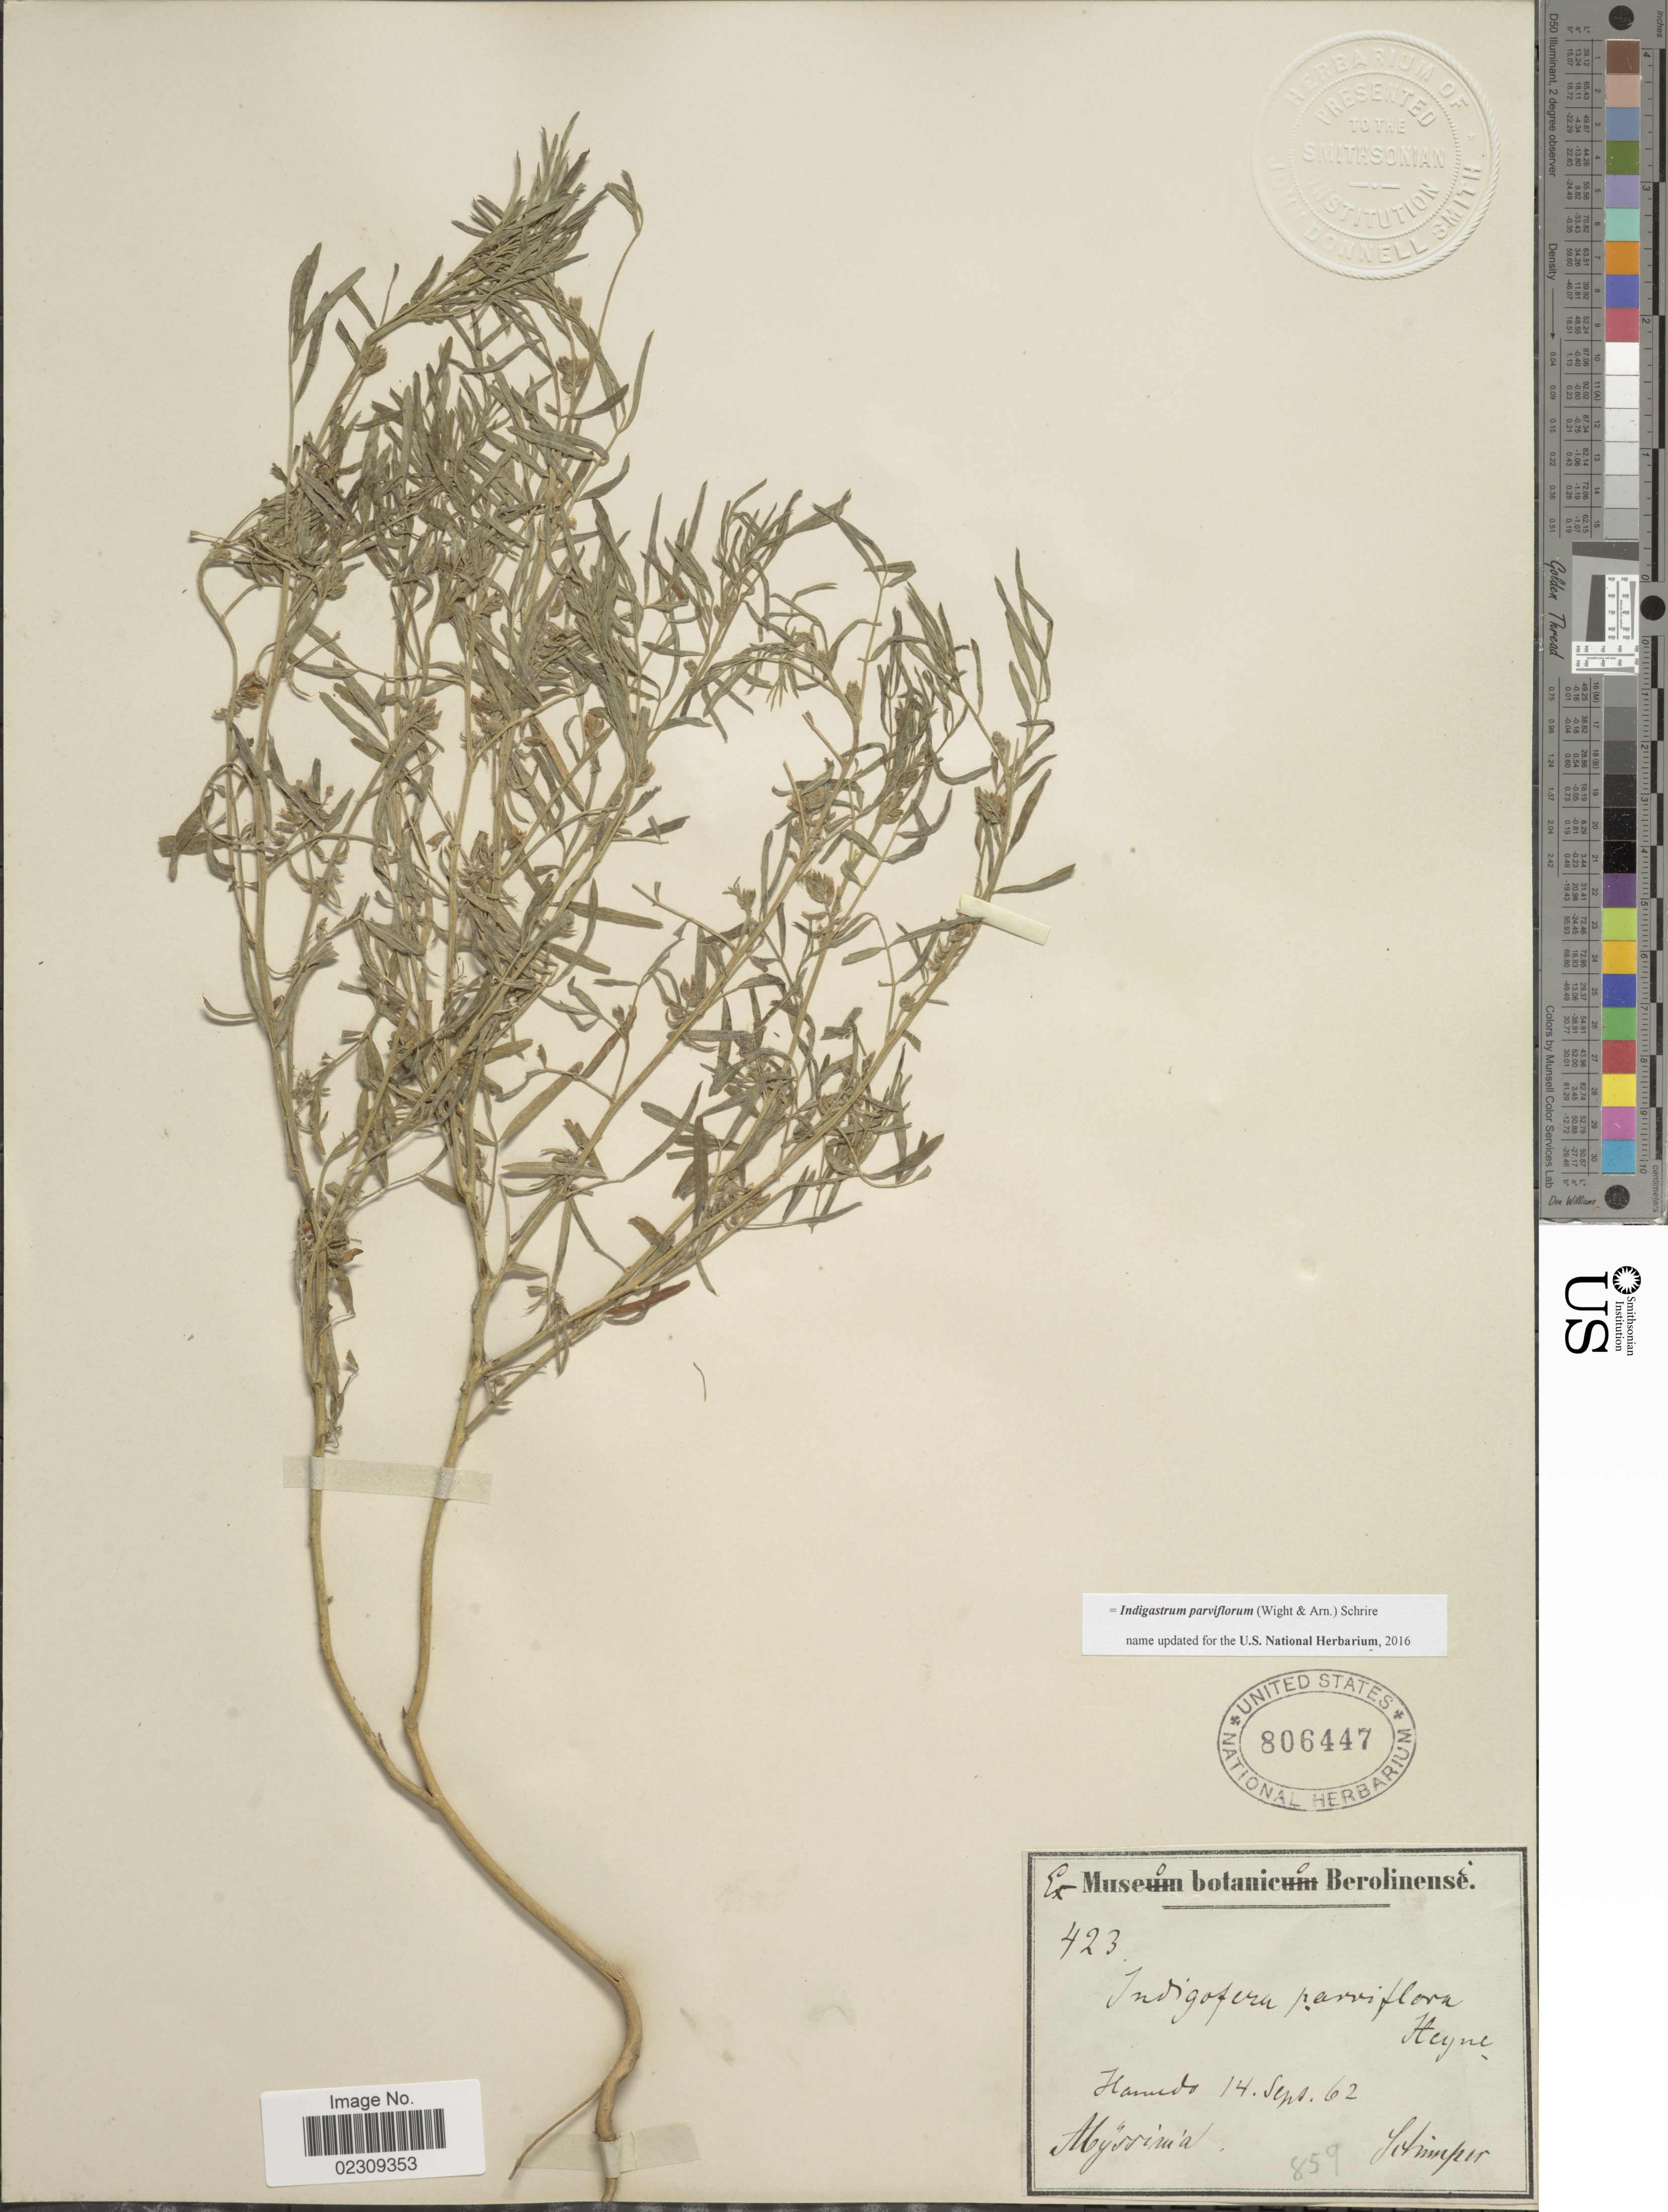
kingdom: Plantae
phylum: Tracheophyta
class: Magnoliopsida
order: Fabales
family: Fabaceae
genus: Indigastrum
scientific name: Indigastrum parviflorum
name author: (F. Heyne ex Hook. & Arn.) Schrire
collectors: -. Schimper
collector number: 423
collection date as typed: Transcribed d/m/y: 14/9/62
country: Eritrea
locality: Abyssinia, Hamedo [interpreted]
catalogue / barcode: US 806447